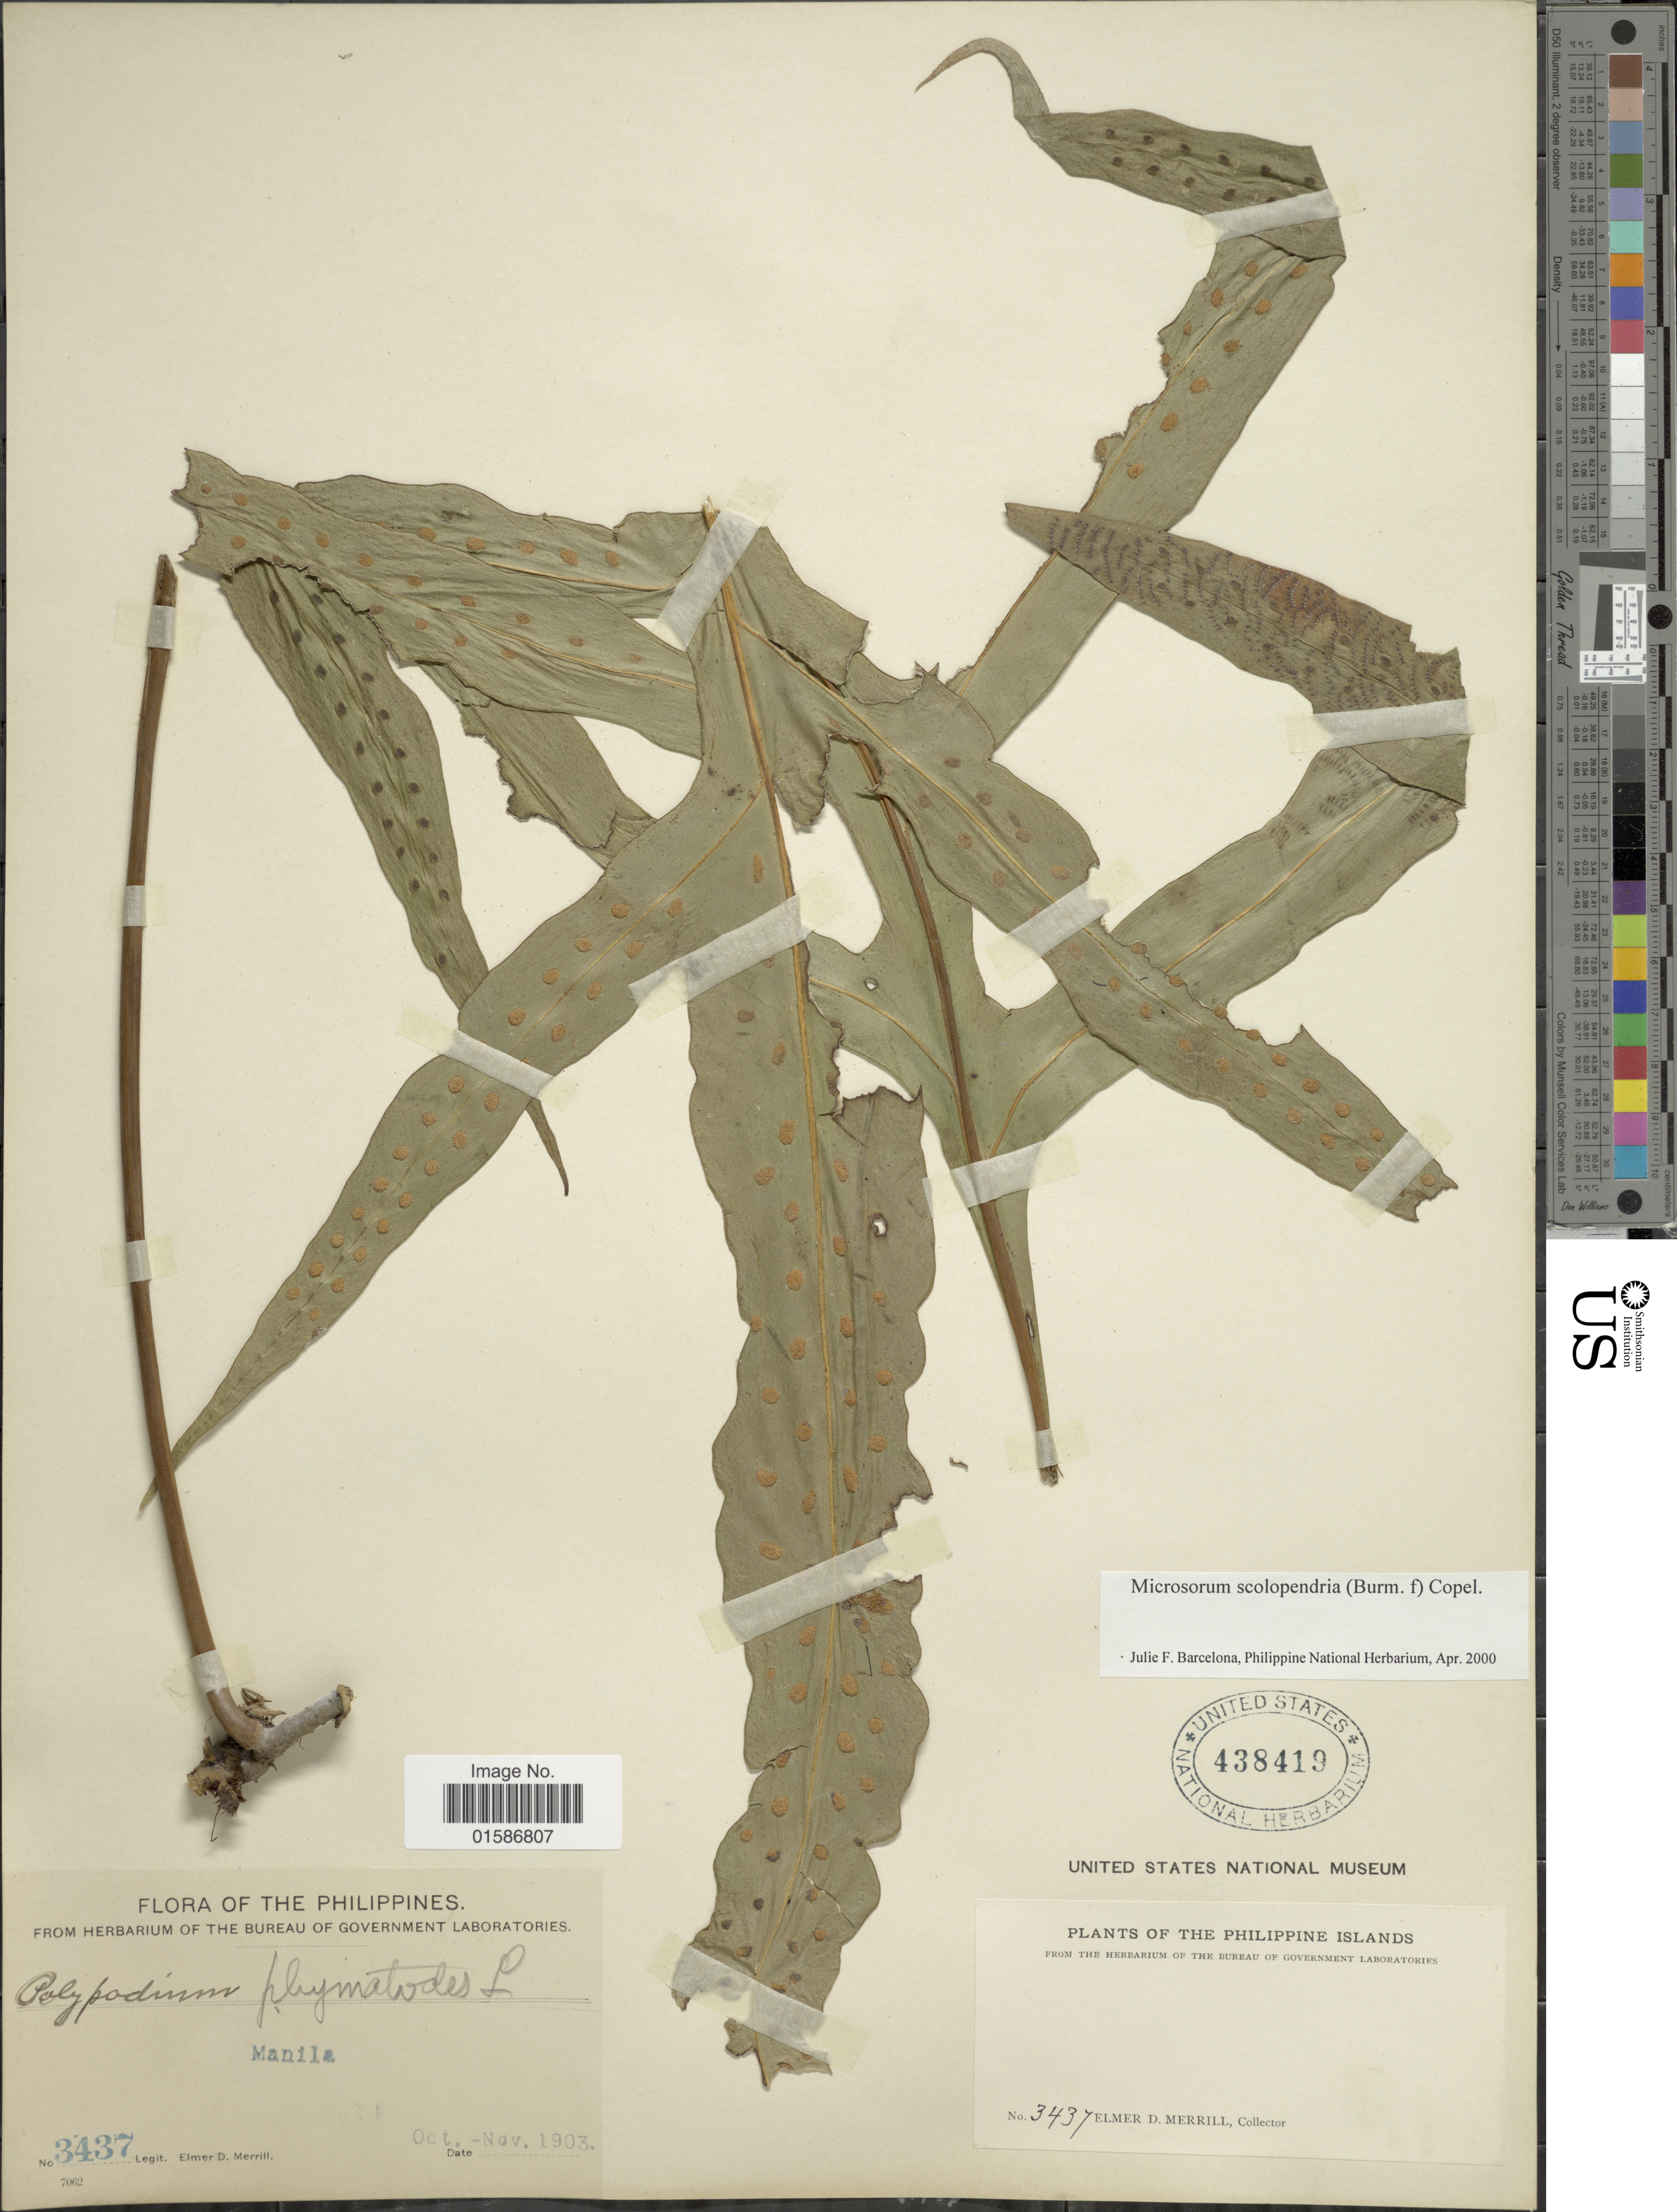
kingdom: Plantae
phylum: Tracheophyta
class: Polypodiopsida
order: Polypodiales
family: Polypodiaceae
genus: Microsorum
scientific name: Microsorum scolopendria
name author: (Burm. f.) Copel.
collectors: E. D. Merrill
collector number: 3437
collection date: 1903-10/1903-11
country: Philippines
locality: The Philippine Islands, Manila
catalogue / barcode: US 438419